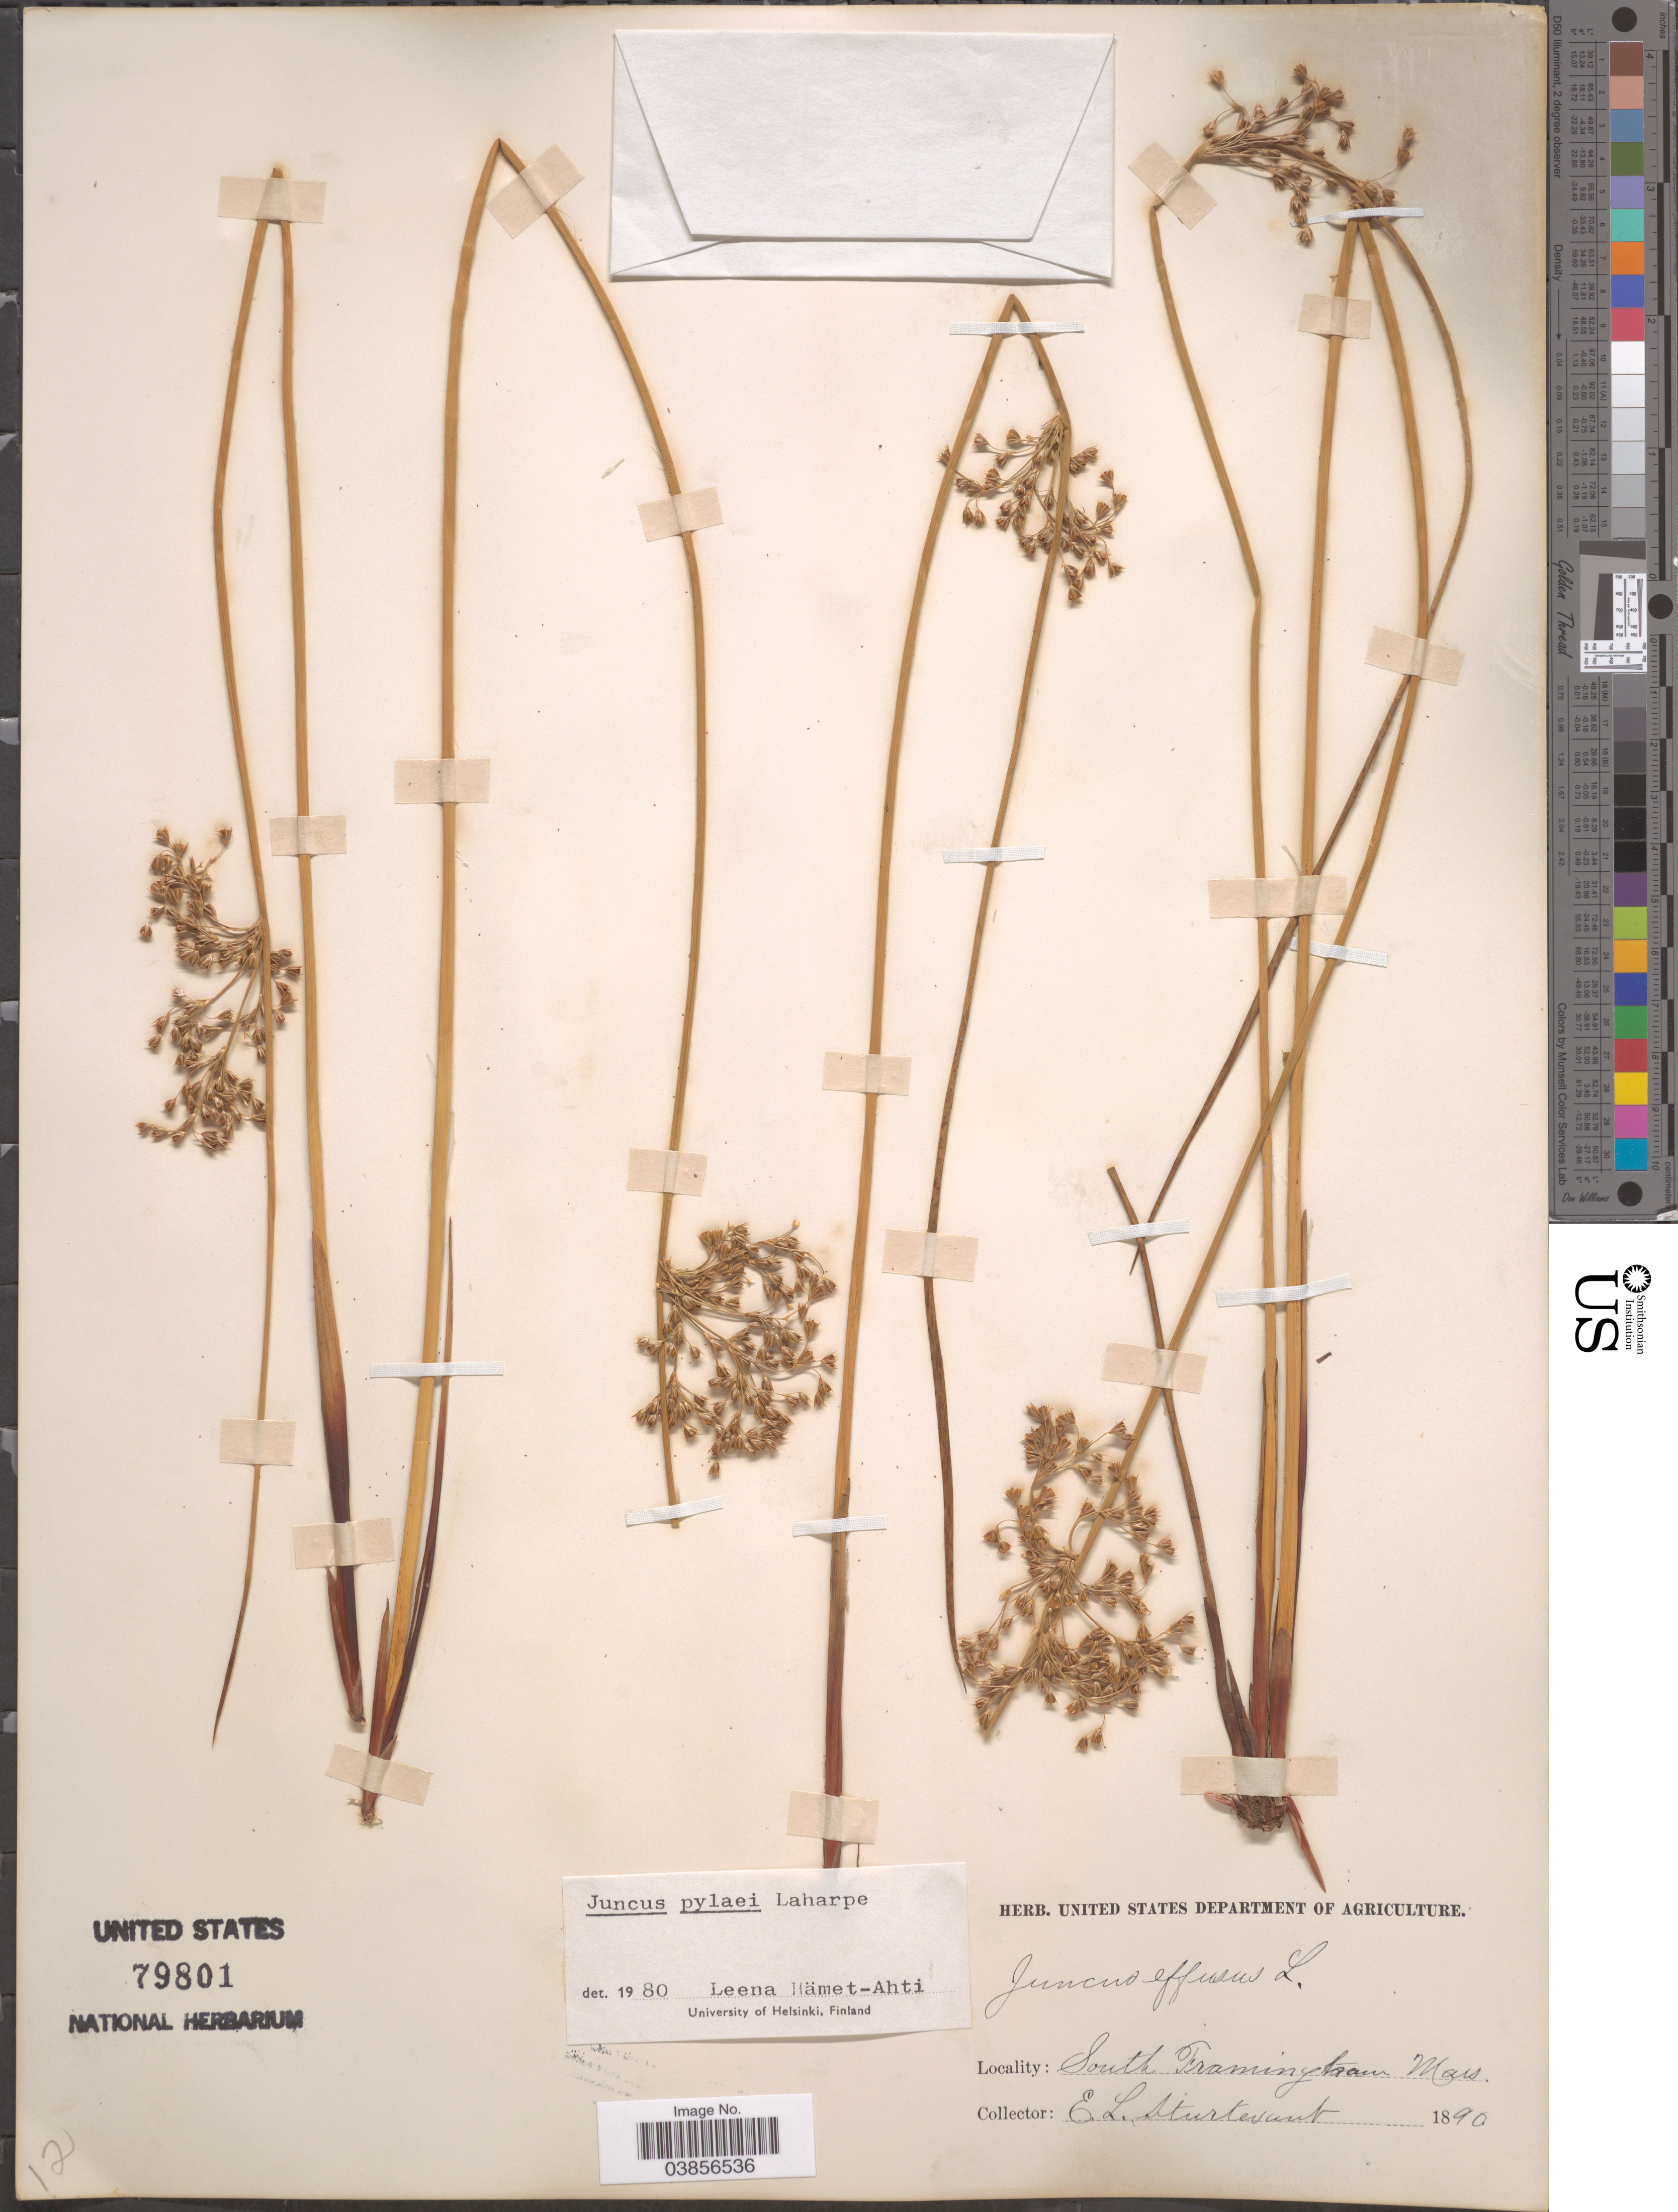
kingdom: Plantae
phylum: Tracheophyta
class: Liliopsida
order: Poales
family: Juncaceae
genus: Juncus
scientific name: Juncus pylaei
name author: Laharpe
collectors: E. Sturtevant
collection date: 1890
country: United States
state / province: Massachusetts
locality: South Framingham.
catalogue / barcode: US 79801